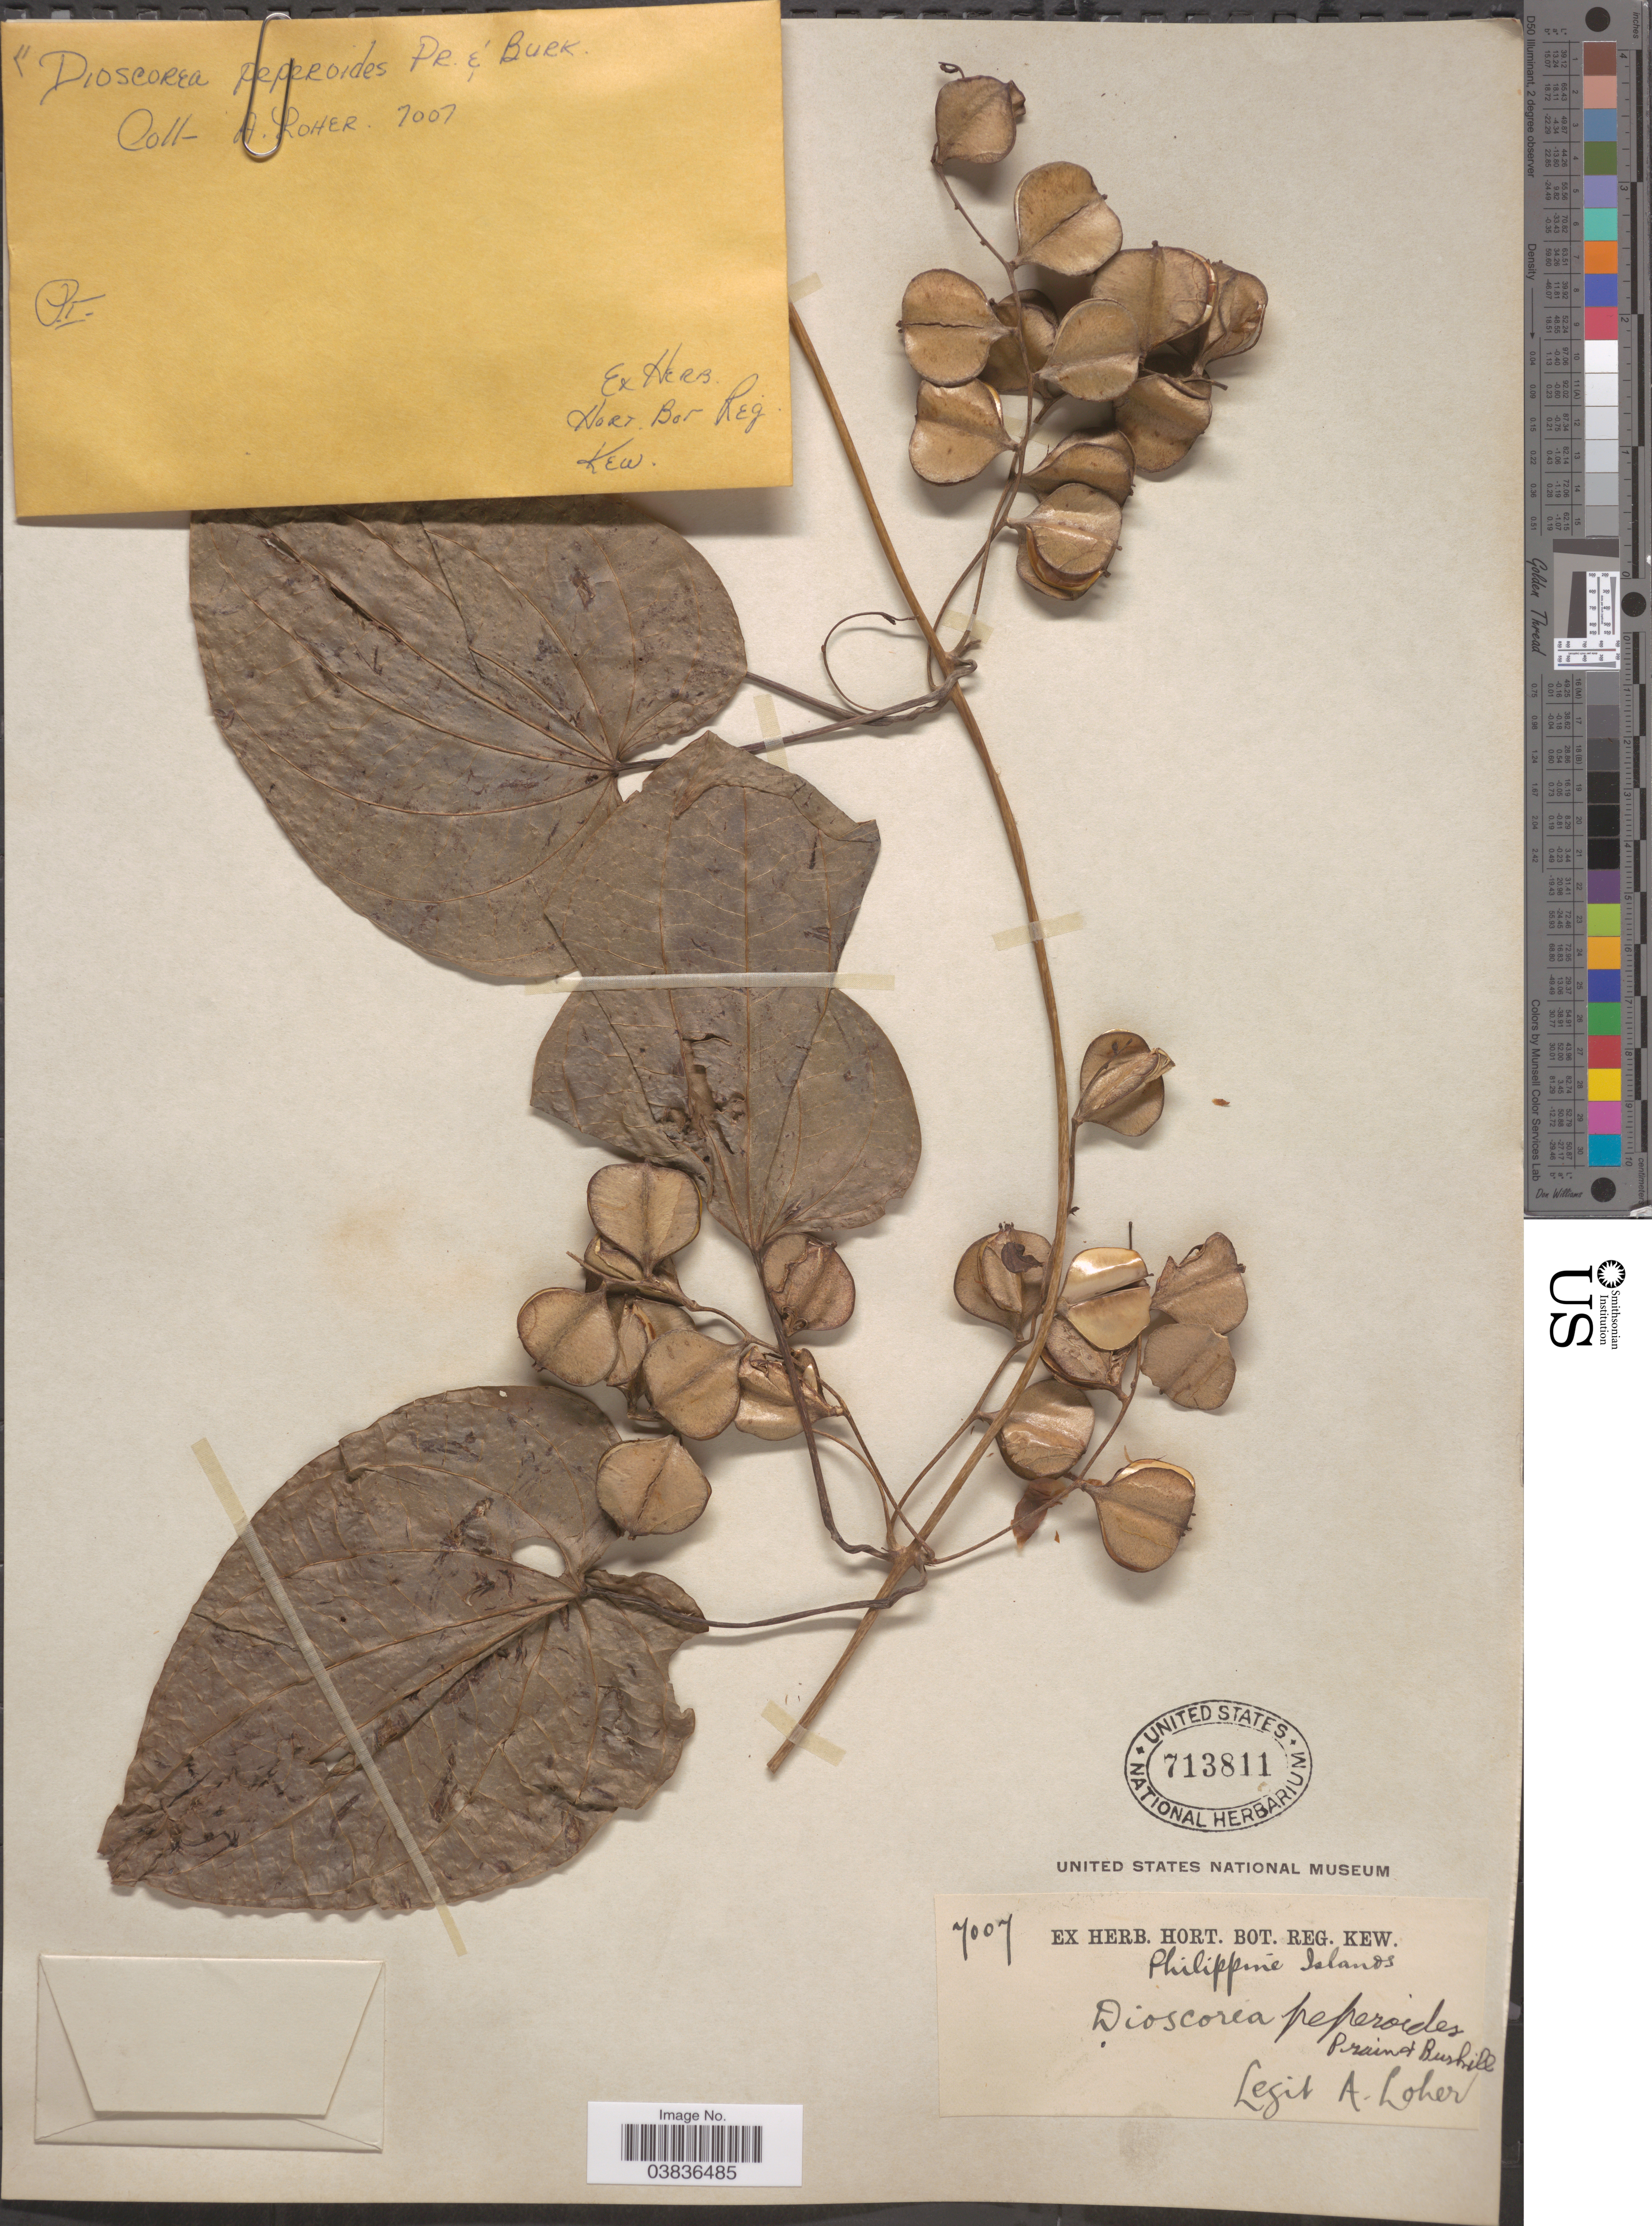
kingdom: Plantae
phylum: Tracheophyta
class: Liliopsida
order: Dioscoreales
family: Dioscoreaceae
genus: Dioscorea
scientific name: Dioscorea peperoides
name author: Prain & Burkill in Elmer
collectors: A. Loher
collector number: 7007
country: Philippines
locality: Philippine Islands.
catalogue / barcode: US 713811